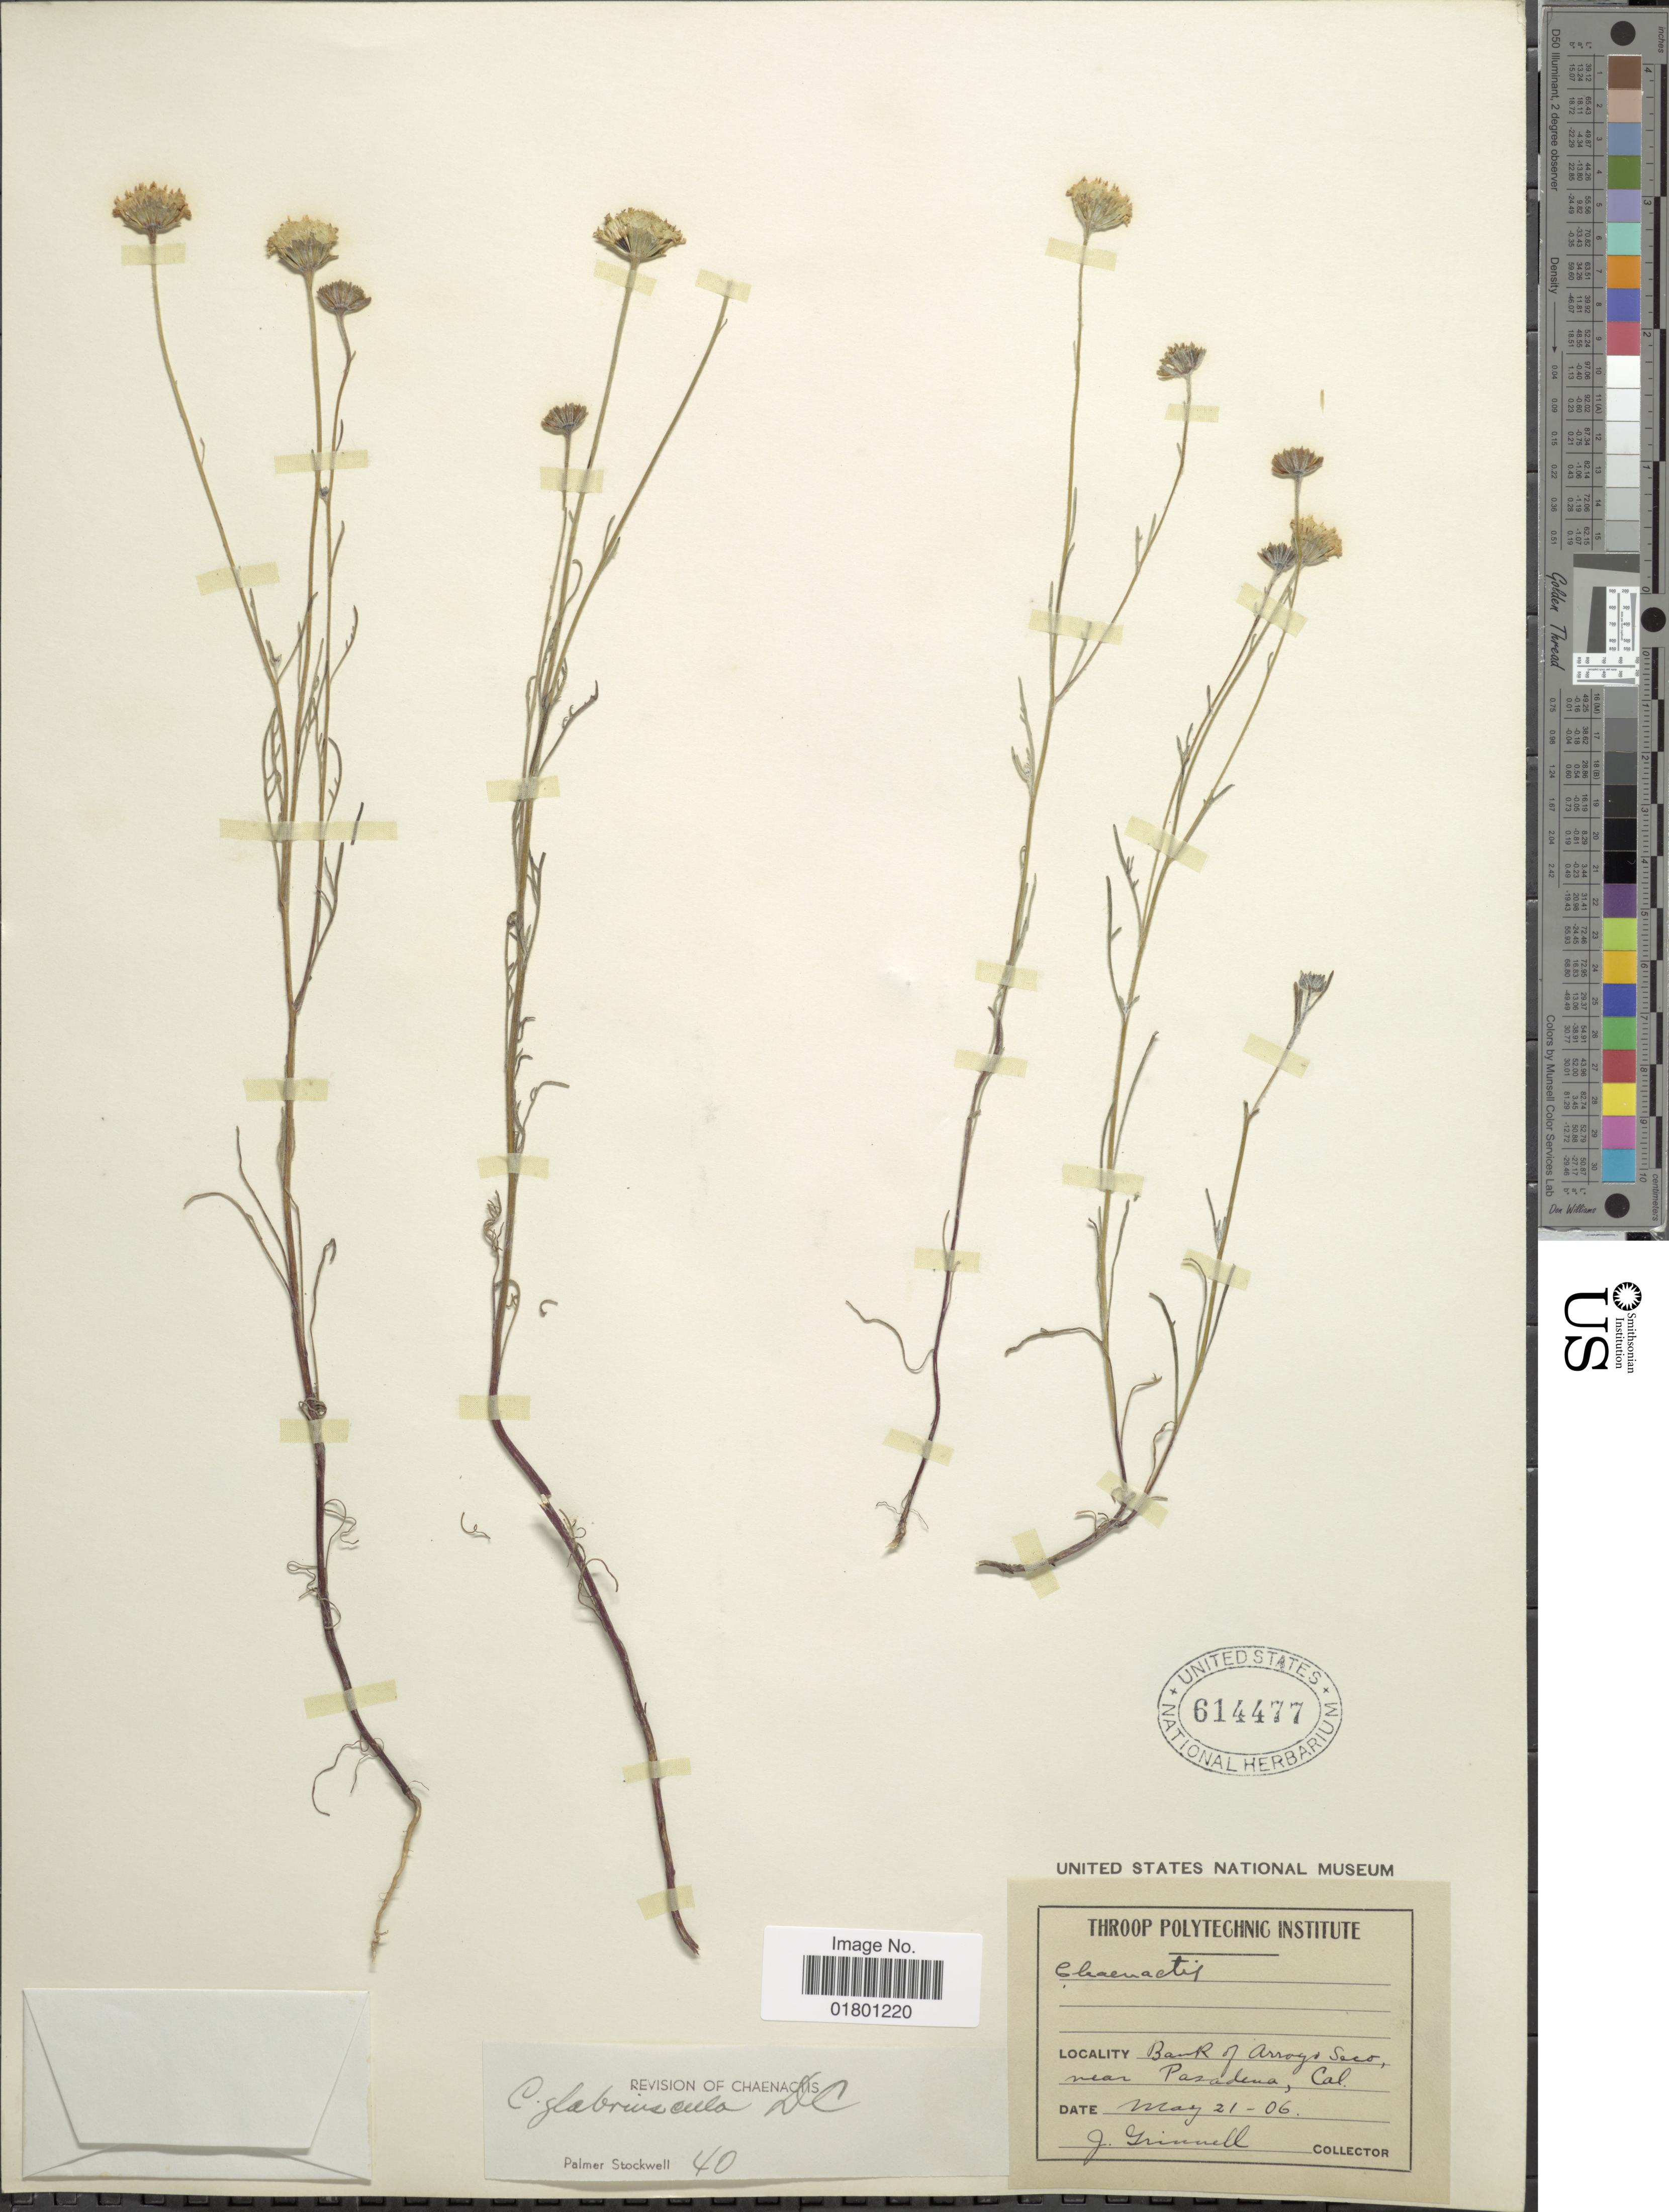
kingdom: Plantae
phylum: Tracheophyta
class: Magnoliopsida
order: Asterales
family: Asteraceae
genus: Chaenactis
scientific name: Chaenactis glabriuscula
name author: DC.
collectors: J. Grinnell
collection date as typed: Transcribed d/m/y: 21/5/6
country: United States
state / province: California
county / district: Los Angeles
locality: Bank of Arroyo Seco, near Pasadena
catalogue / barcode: US 614477